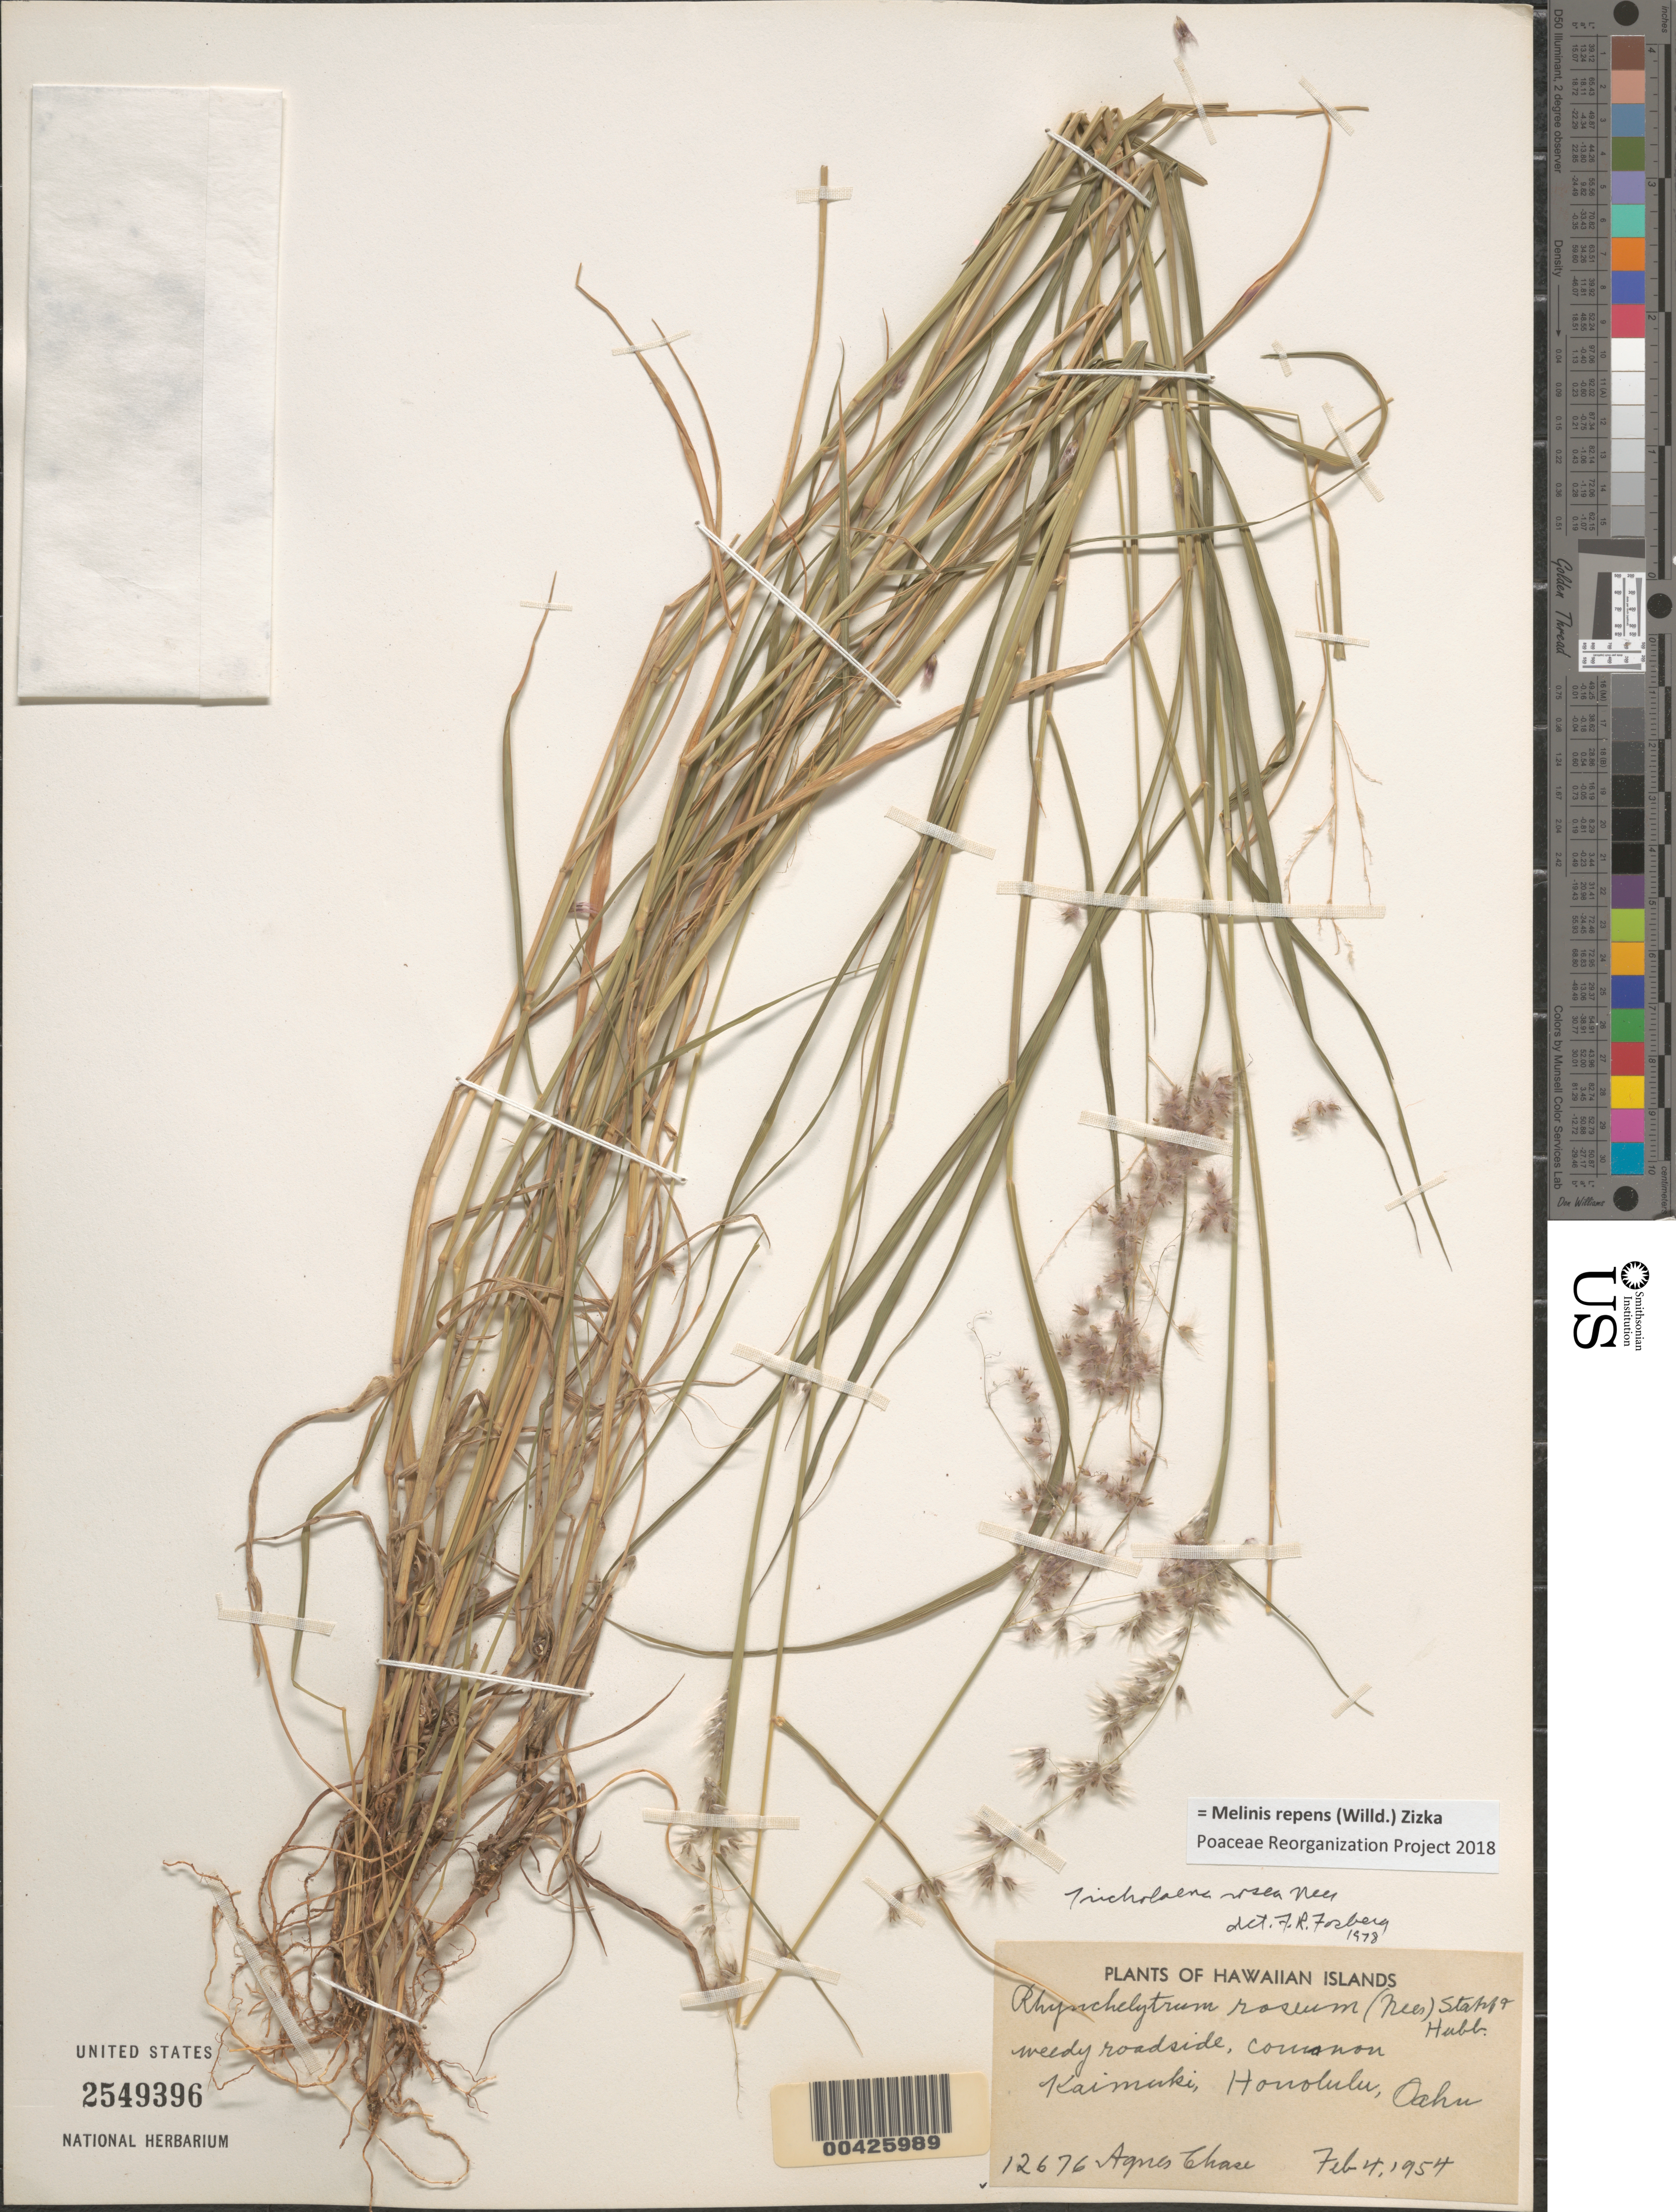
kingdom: Plantae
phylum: Tracheophyta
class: Liliopsida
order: Poales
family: Poaceae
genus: Melinis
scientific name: Melinis repens subsp. repens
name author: (Willd.) Zizka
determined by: Faccenda, K.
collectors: A. Chase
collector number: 12676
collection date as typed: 4 Feb 1954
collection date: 1954-02-04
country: United States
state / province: Hawaii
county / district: Honolulu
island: Oahu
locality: Kaimuki, Honolulu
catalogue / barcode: US 2549396